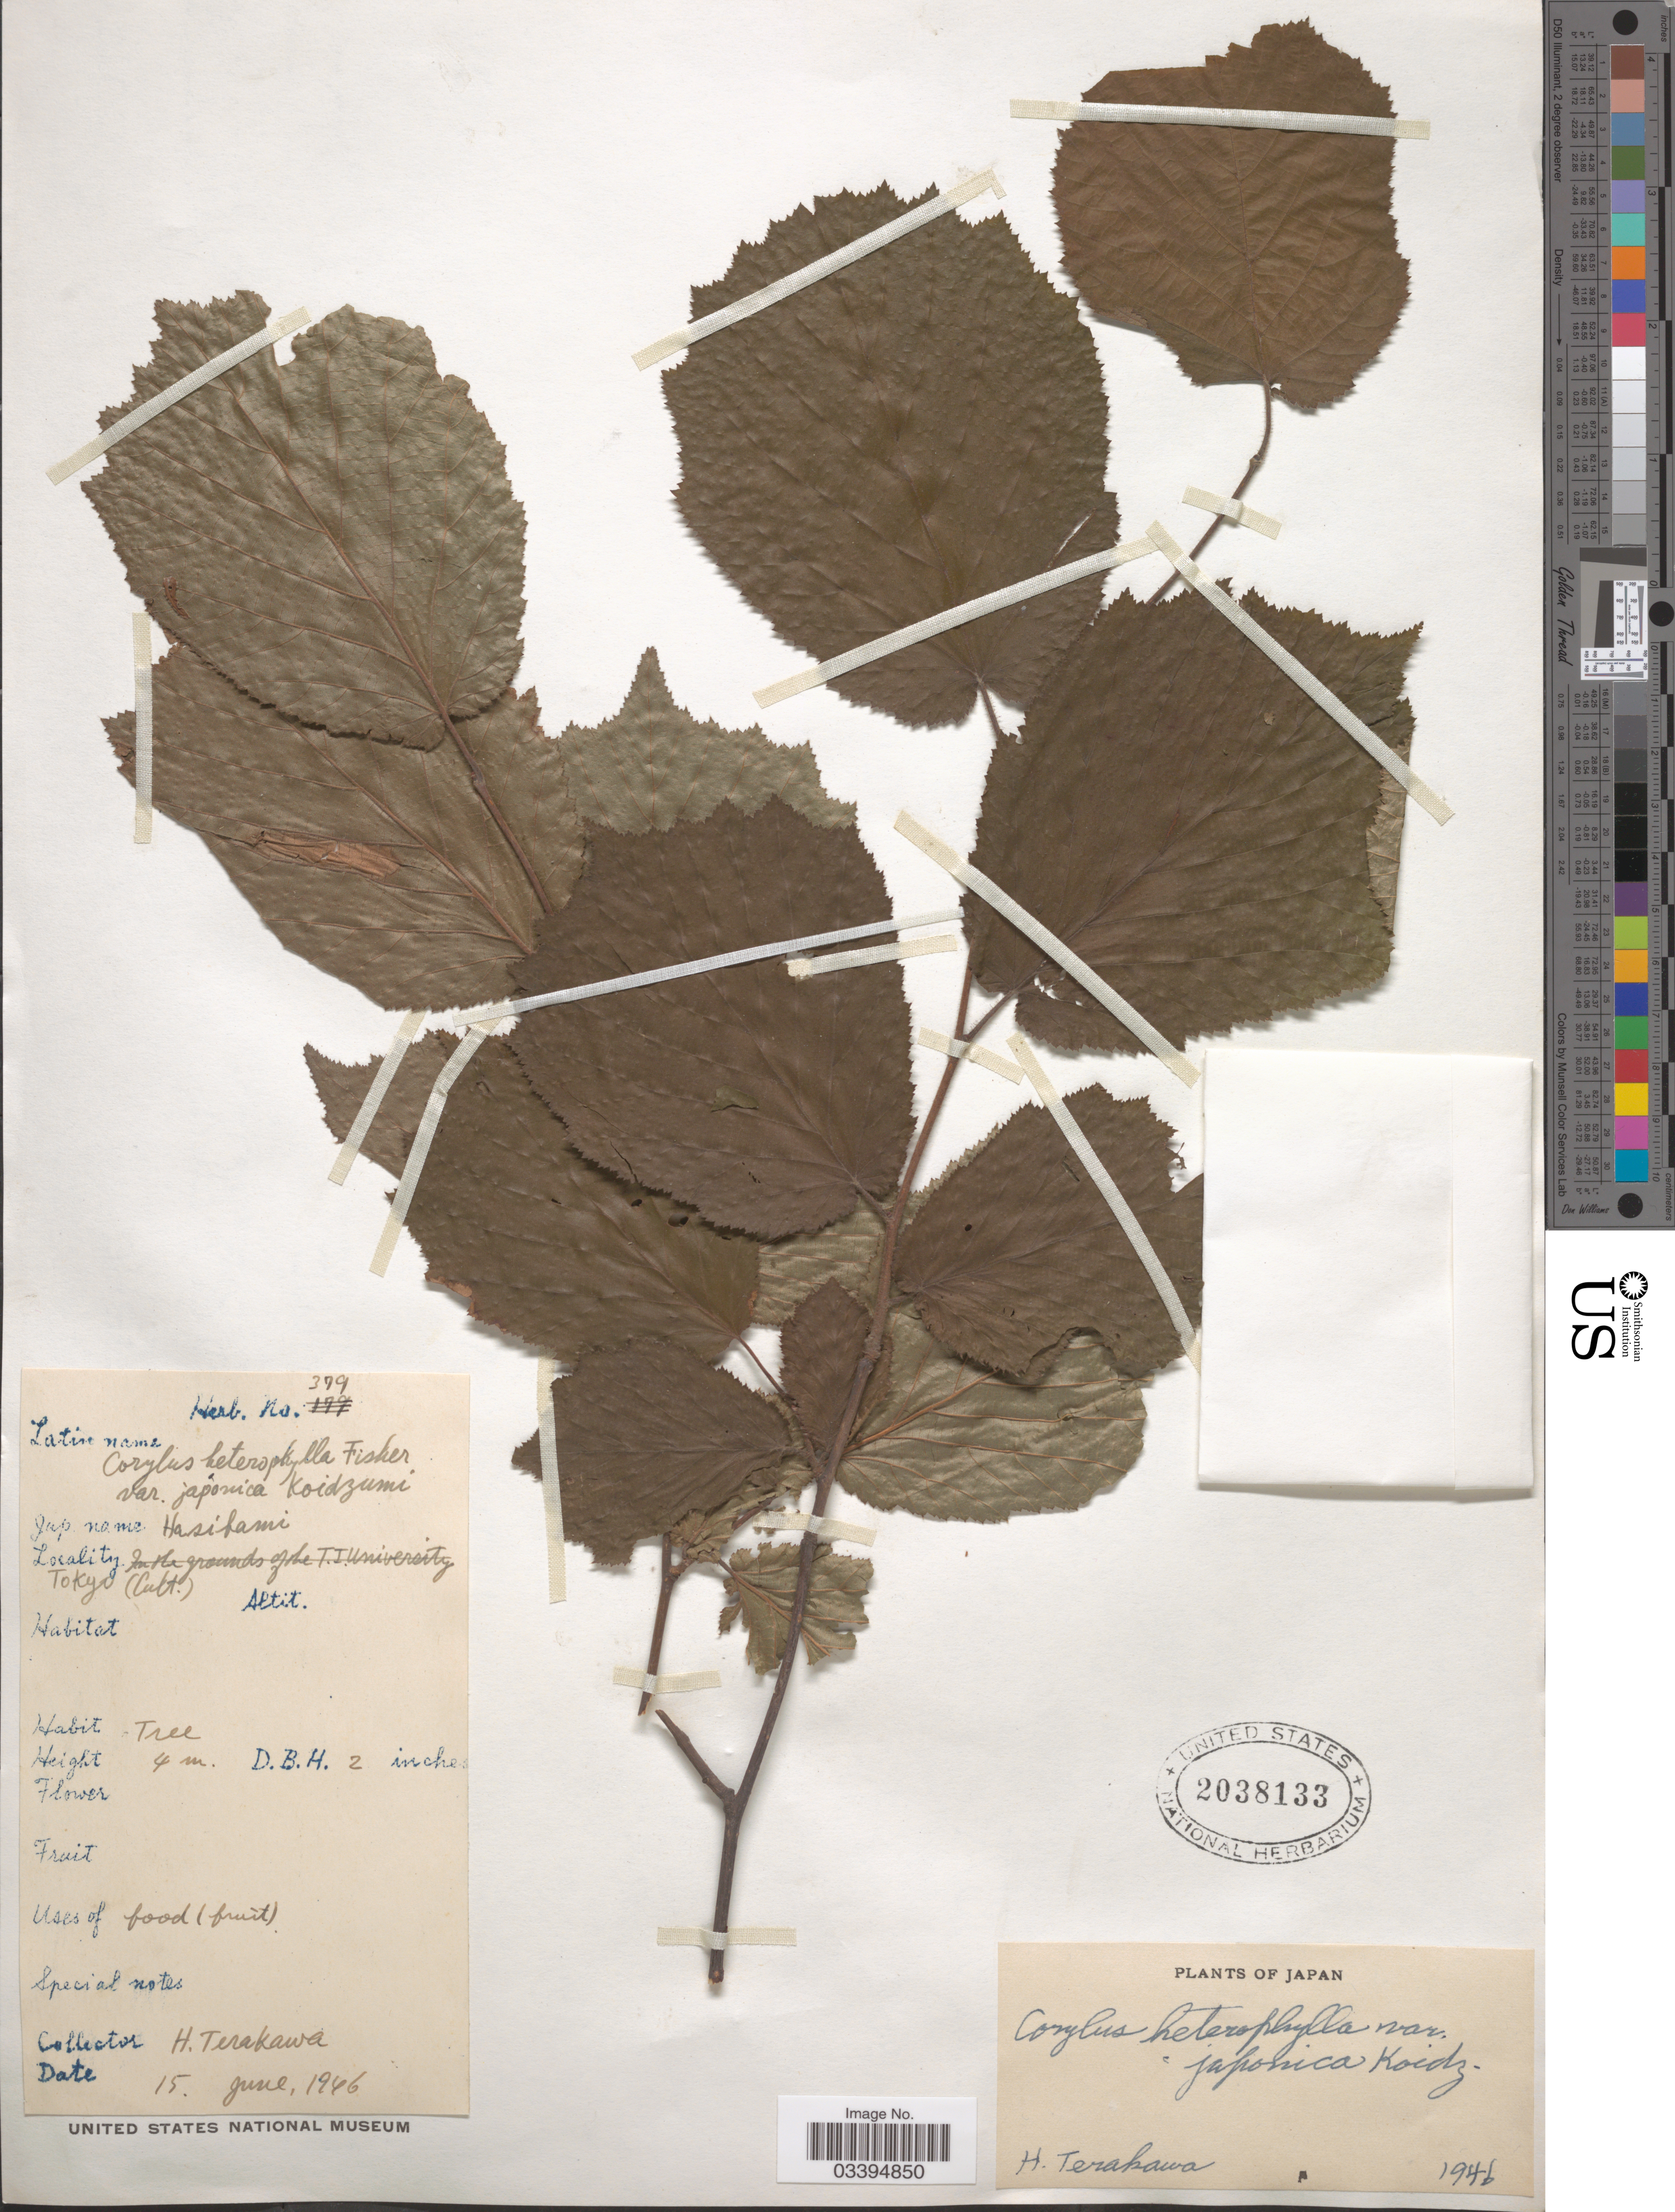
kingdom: Plantae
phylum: Tracheophyta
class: Magnoliopsida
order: Fagales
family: Betulaceae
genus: Corylus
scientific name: Corylus heterophylla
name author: Fisch. ex Trautv.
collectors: H. Terakawa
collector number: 379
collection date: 1946-06-15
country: Japan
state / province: Tokyo, Federal City of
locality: Tokyo (Cult.).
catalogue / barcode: US 2038133